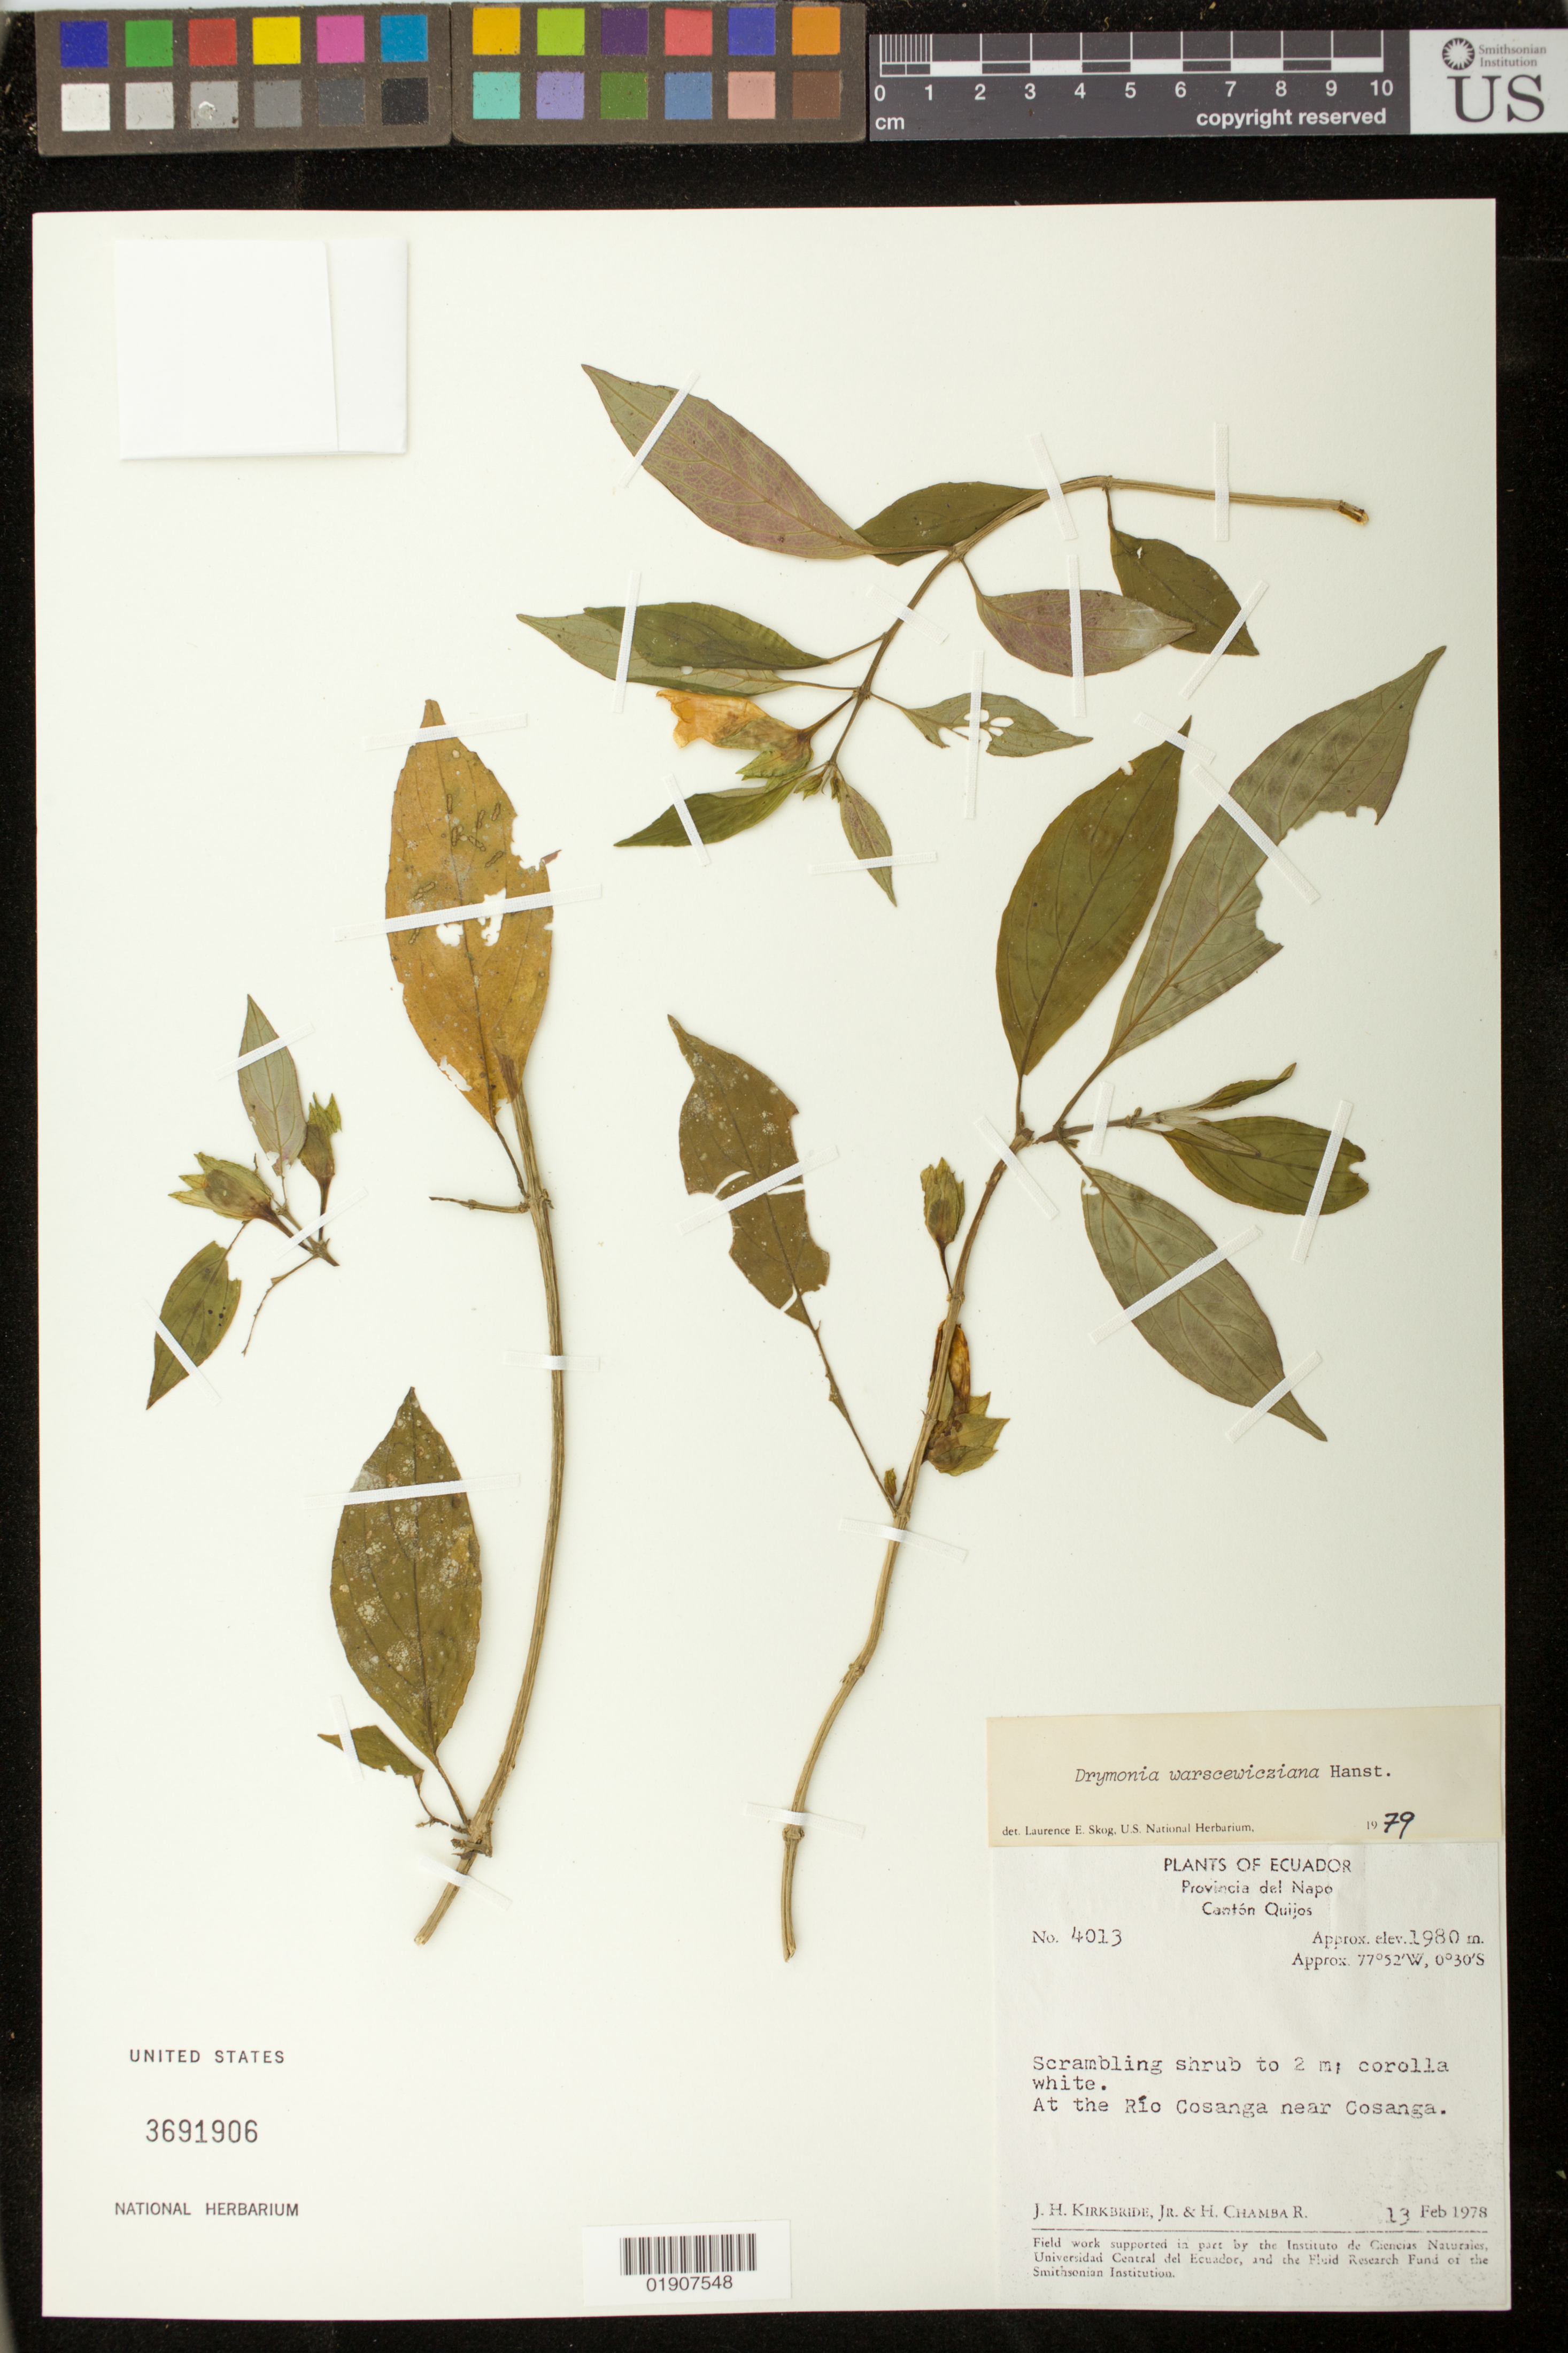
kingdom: Plantae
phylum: Tracheophyta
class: Magnoliopsida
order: Lamiales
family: Gesneriaceae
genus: Drymonia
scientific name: Drymonia warszewicziana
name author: Hanst.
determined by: Skog, Laurence E.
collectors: J. H. Kirkbride & H. Chambra-R.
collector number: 4013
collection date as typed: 13 Feb 1978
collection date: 1978-02-13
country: Ecuador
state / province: Napo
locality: Canton Quijos, at the Rio Cosanga near Cosanga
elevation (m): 1980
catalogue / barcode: US 3691906